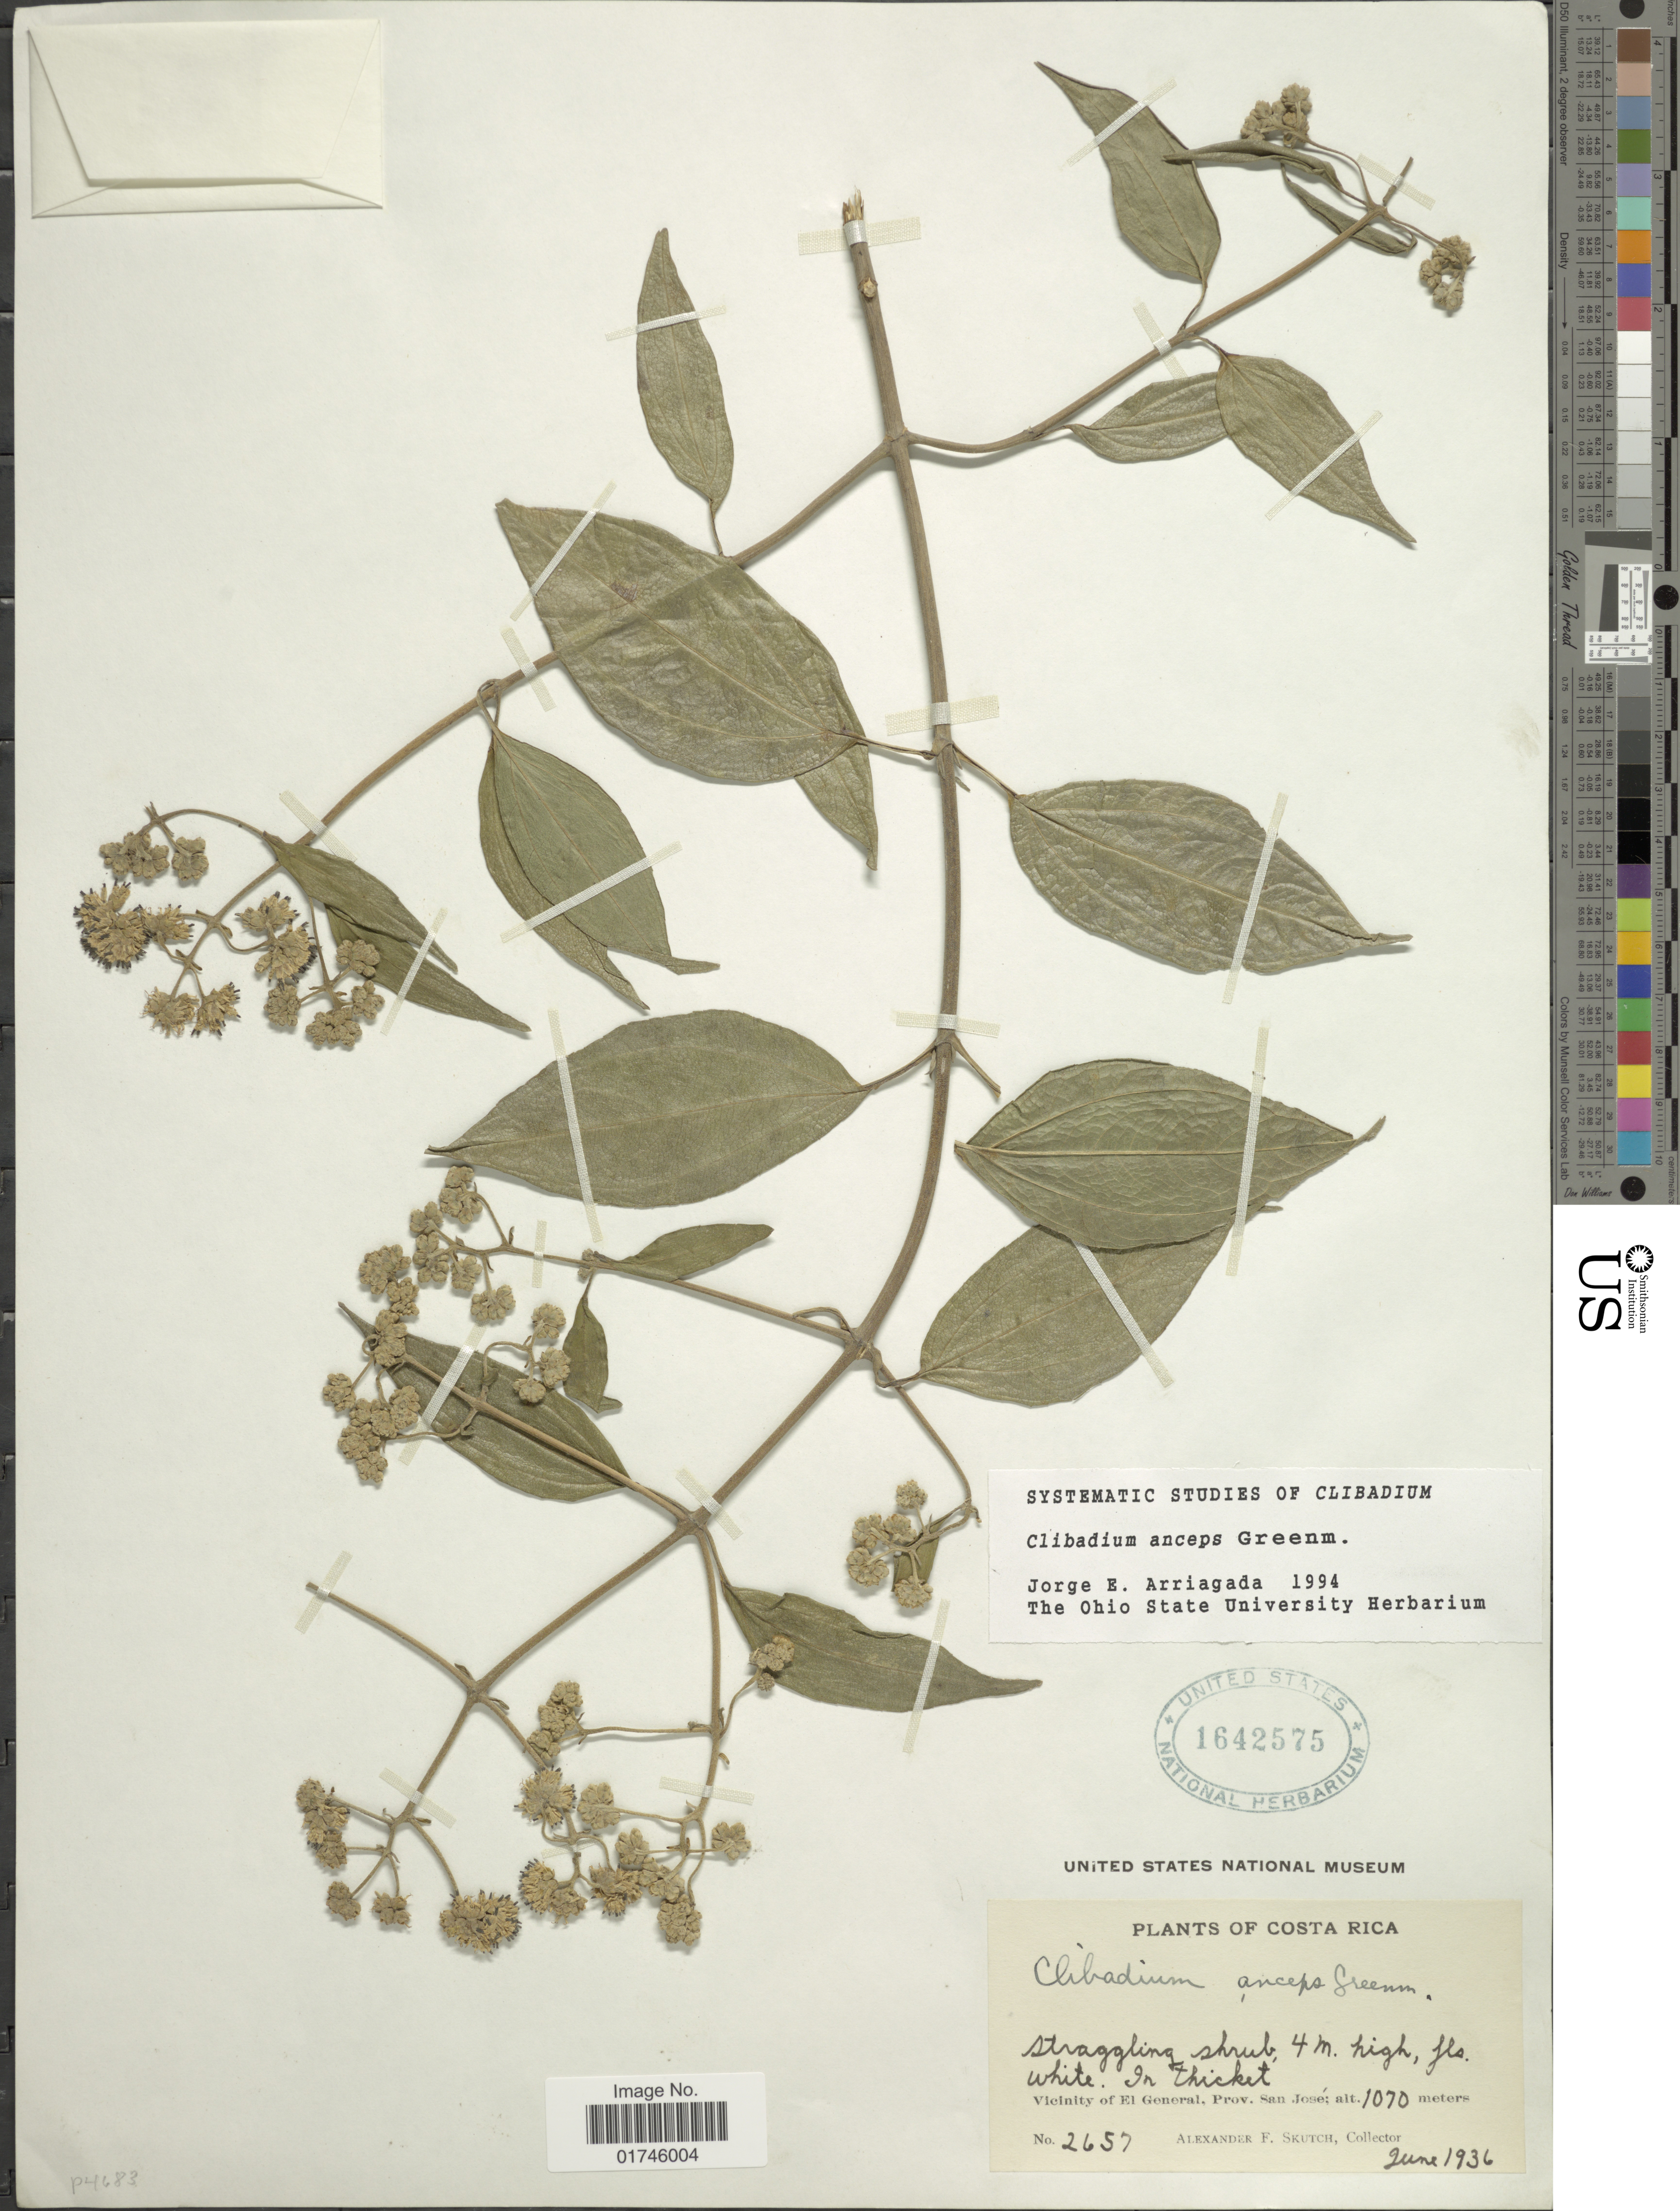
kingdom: Plantae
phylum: Tracheophyta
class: Magnoliopsida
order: Asterales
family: Asteraceae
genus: Clibadium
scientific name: Clibadium anceps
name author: Greenm.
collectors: A. F. Skutch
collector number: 2657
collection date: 1936-06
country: Costa Rica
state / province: San José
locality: Vicinity of El General, Prov. San Jose.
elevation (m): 1070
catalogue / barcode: US 1642575